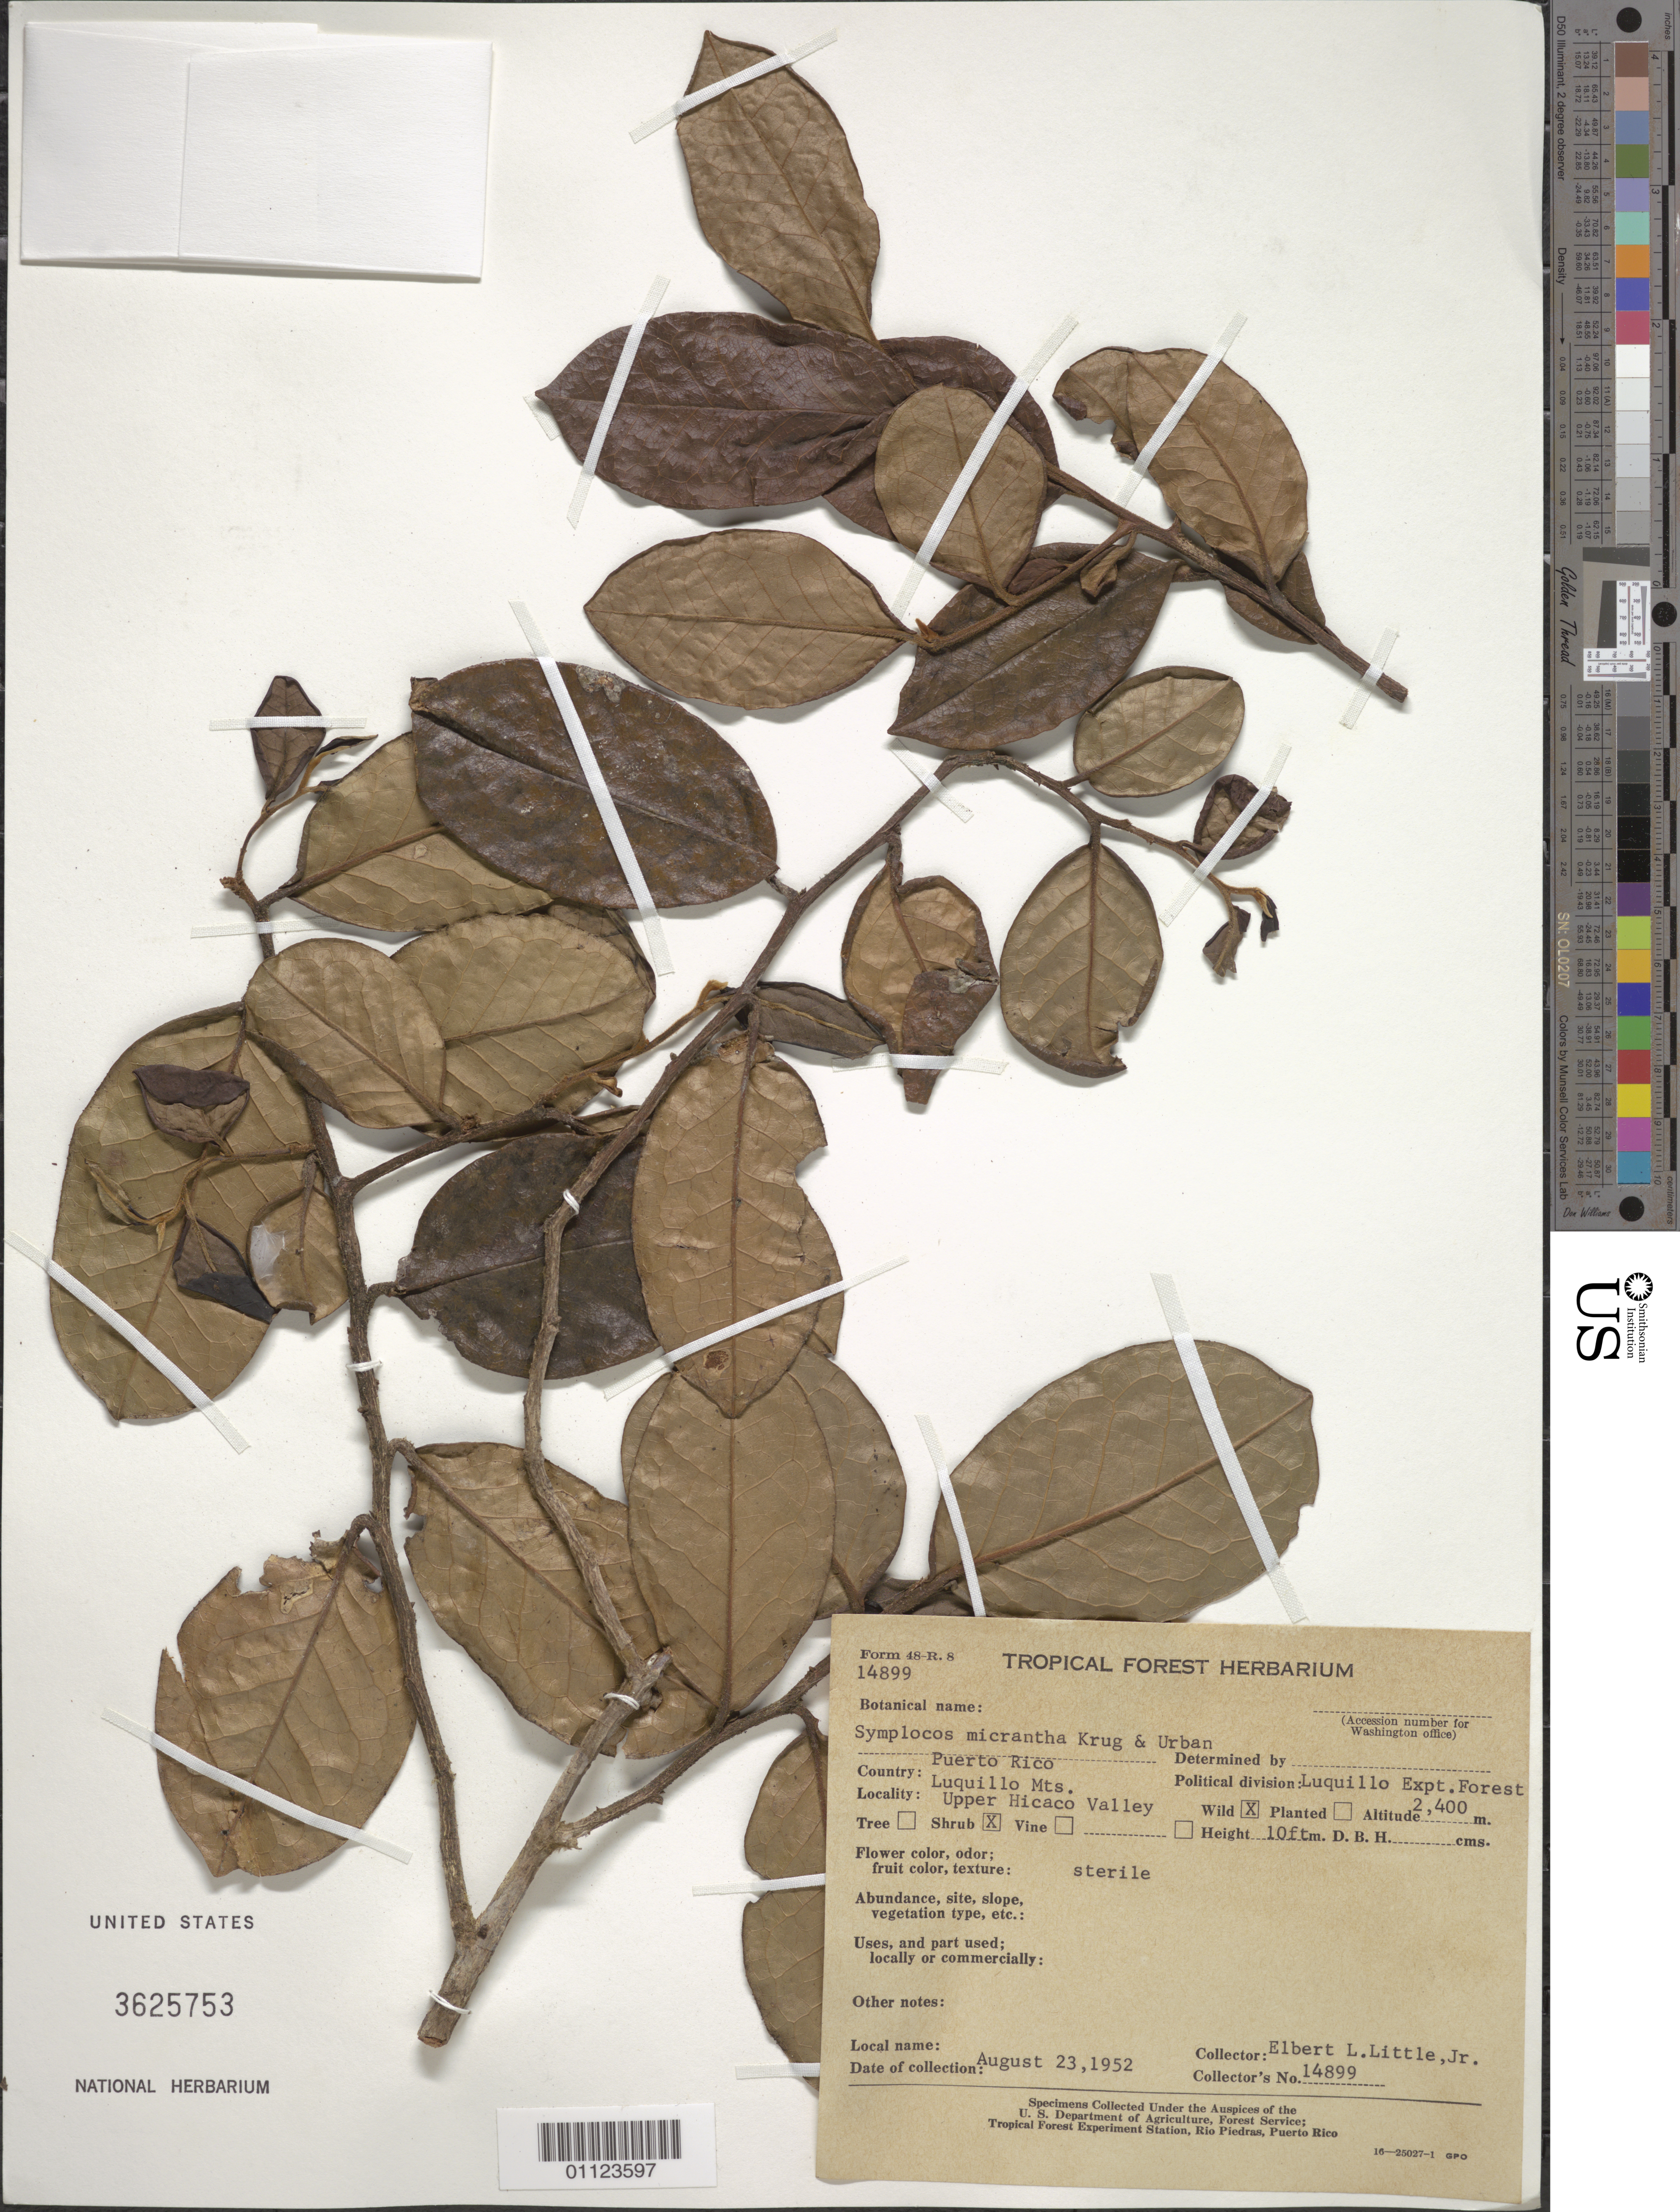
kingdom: Plantae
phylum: Tracheophyta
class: Magnoliopsida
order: Ericales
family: Symplocaceae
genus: Symplocos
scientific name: Symplocos micrantha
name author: Krug & Urb.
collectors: E. L. Little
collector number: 14899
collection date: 1952-08-23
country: Puerto Rico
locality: Luquillo Expt. Forest, Luquillo Mts., Upper Hicaco Valley.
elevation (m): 732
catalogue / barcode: US 3625753